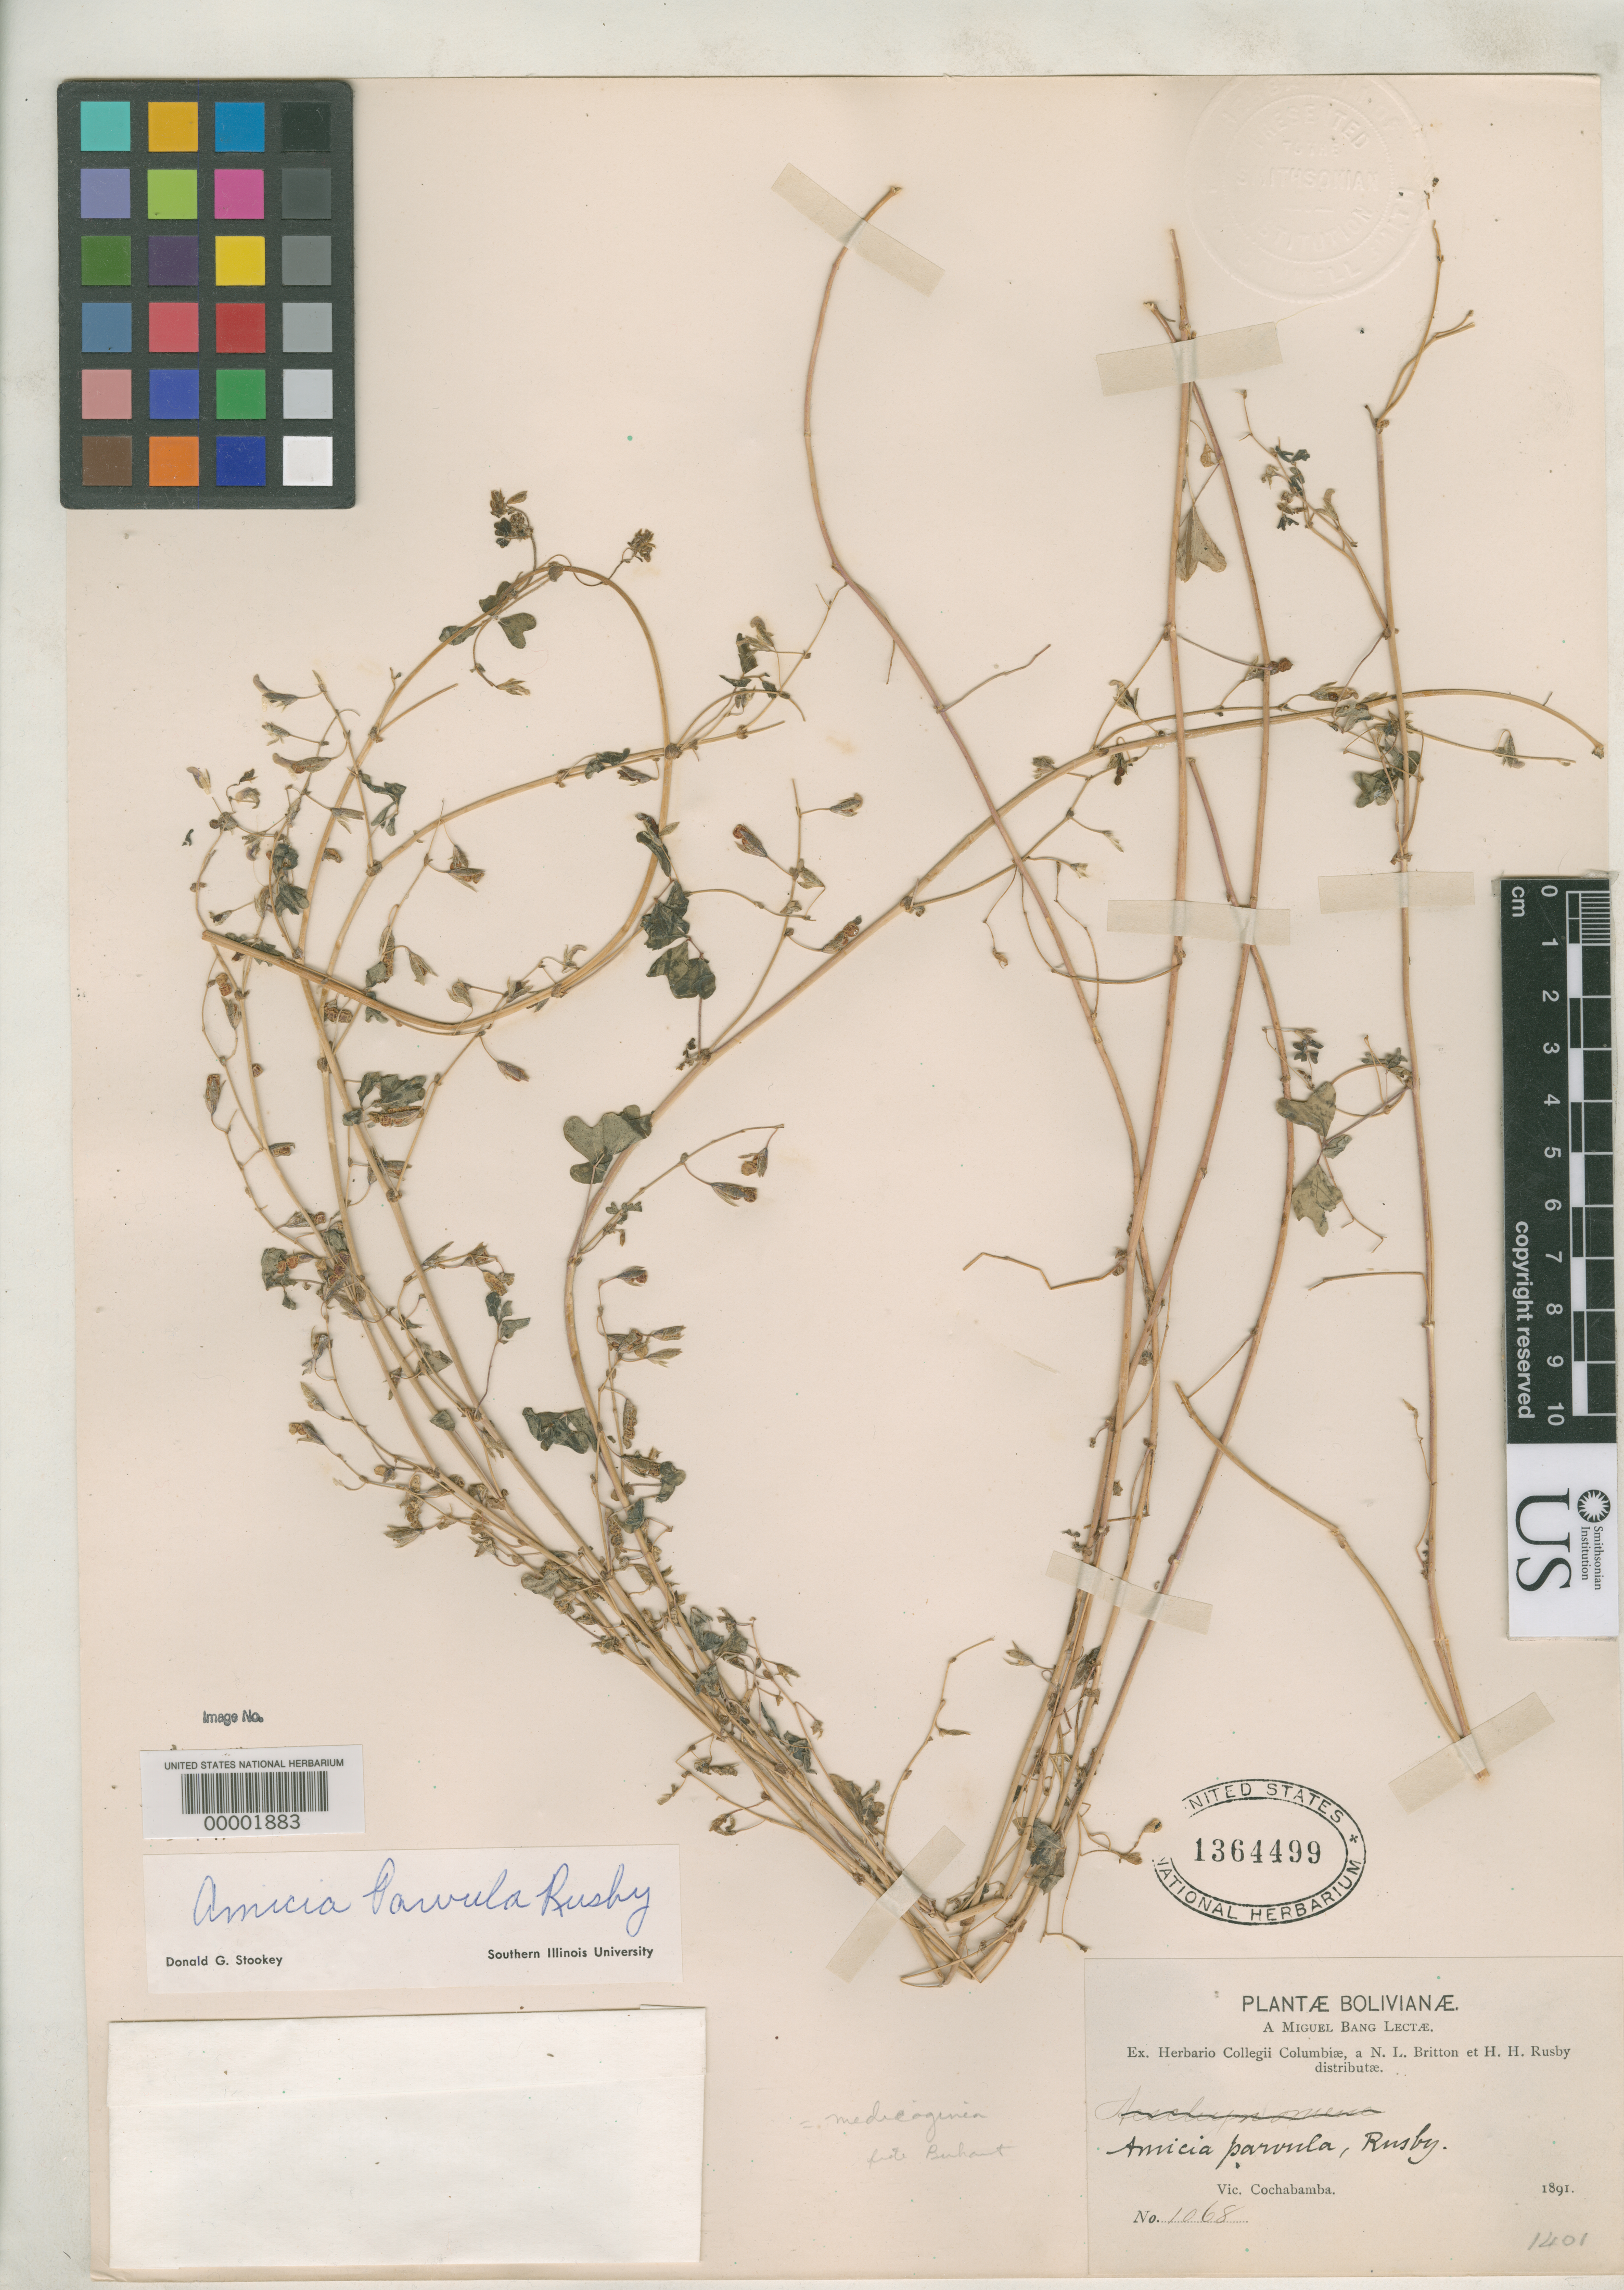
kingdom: Plantae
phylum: Tracheophyta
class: Magnoliopsida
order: Fabales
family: Fabaceae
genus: Amicia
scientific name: Amicia parvula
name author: Rusby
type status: Isotype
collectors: M. Bang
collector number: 1068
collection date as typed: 1891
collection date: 1891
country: Bolivia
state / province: Cochabamba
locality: Vic. Cochabamba.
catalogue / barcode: US 1364499